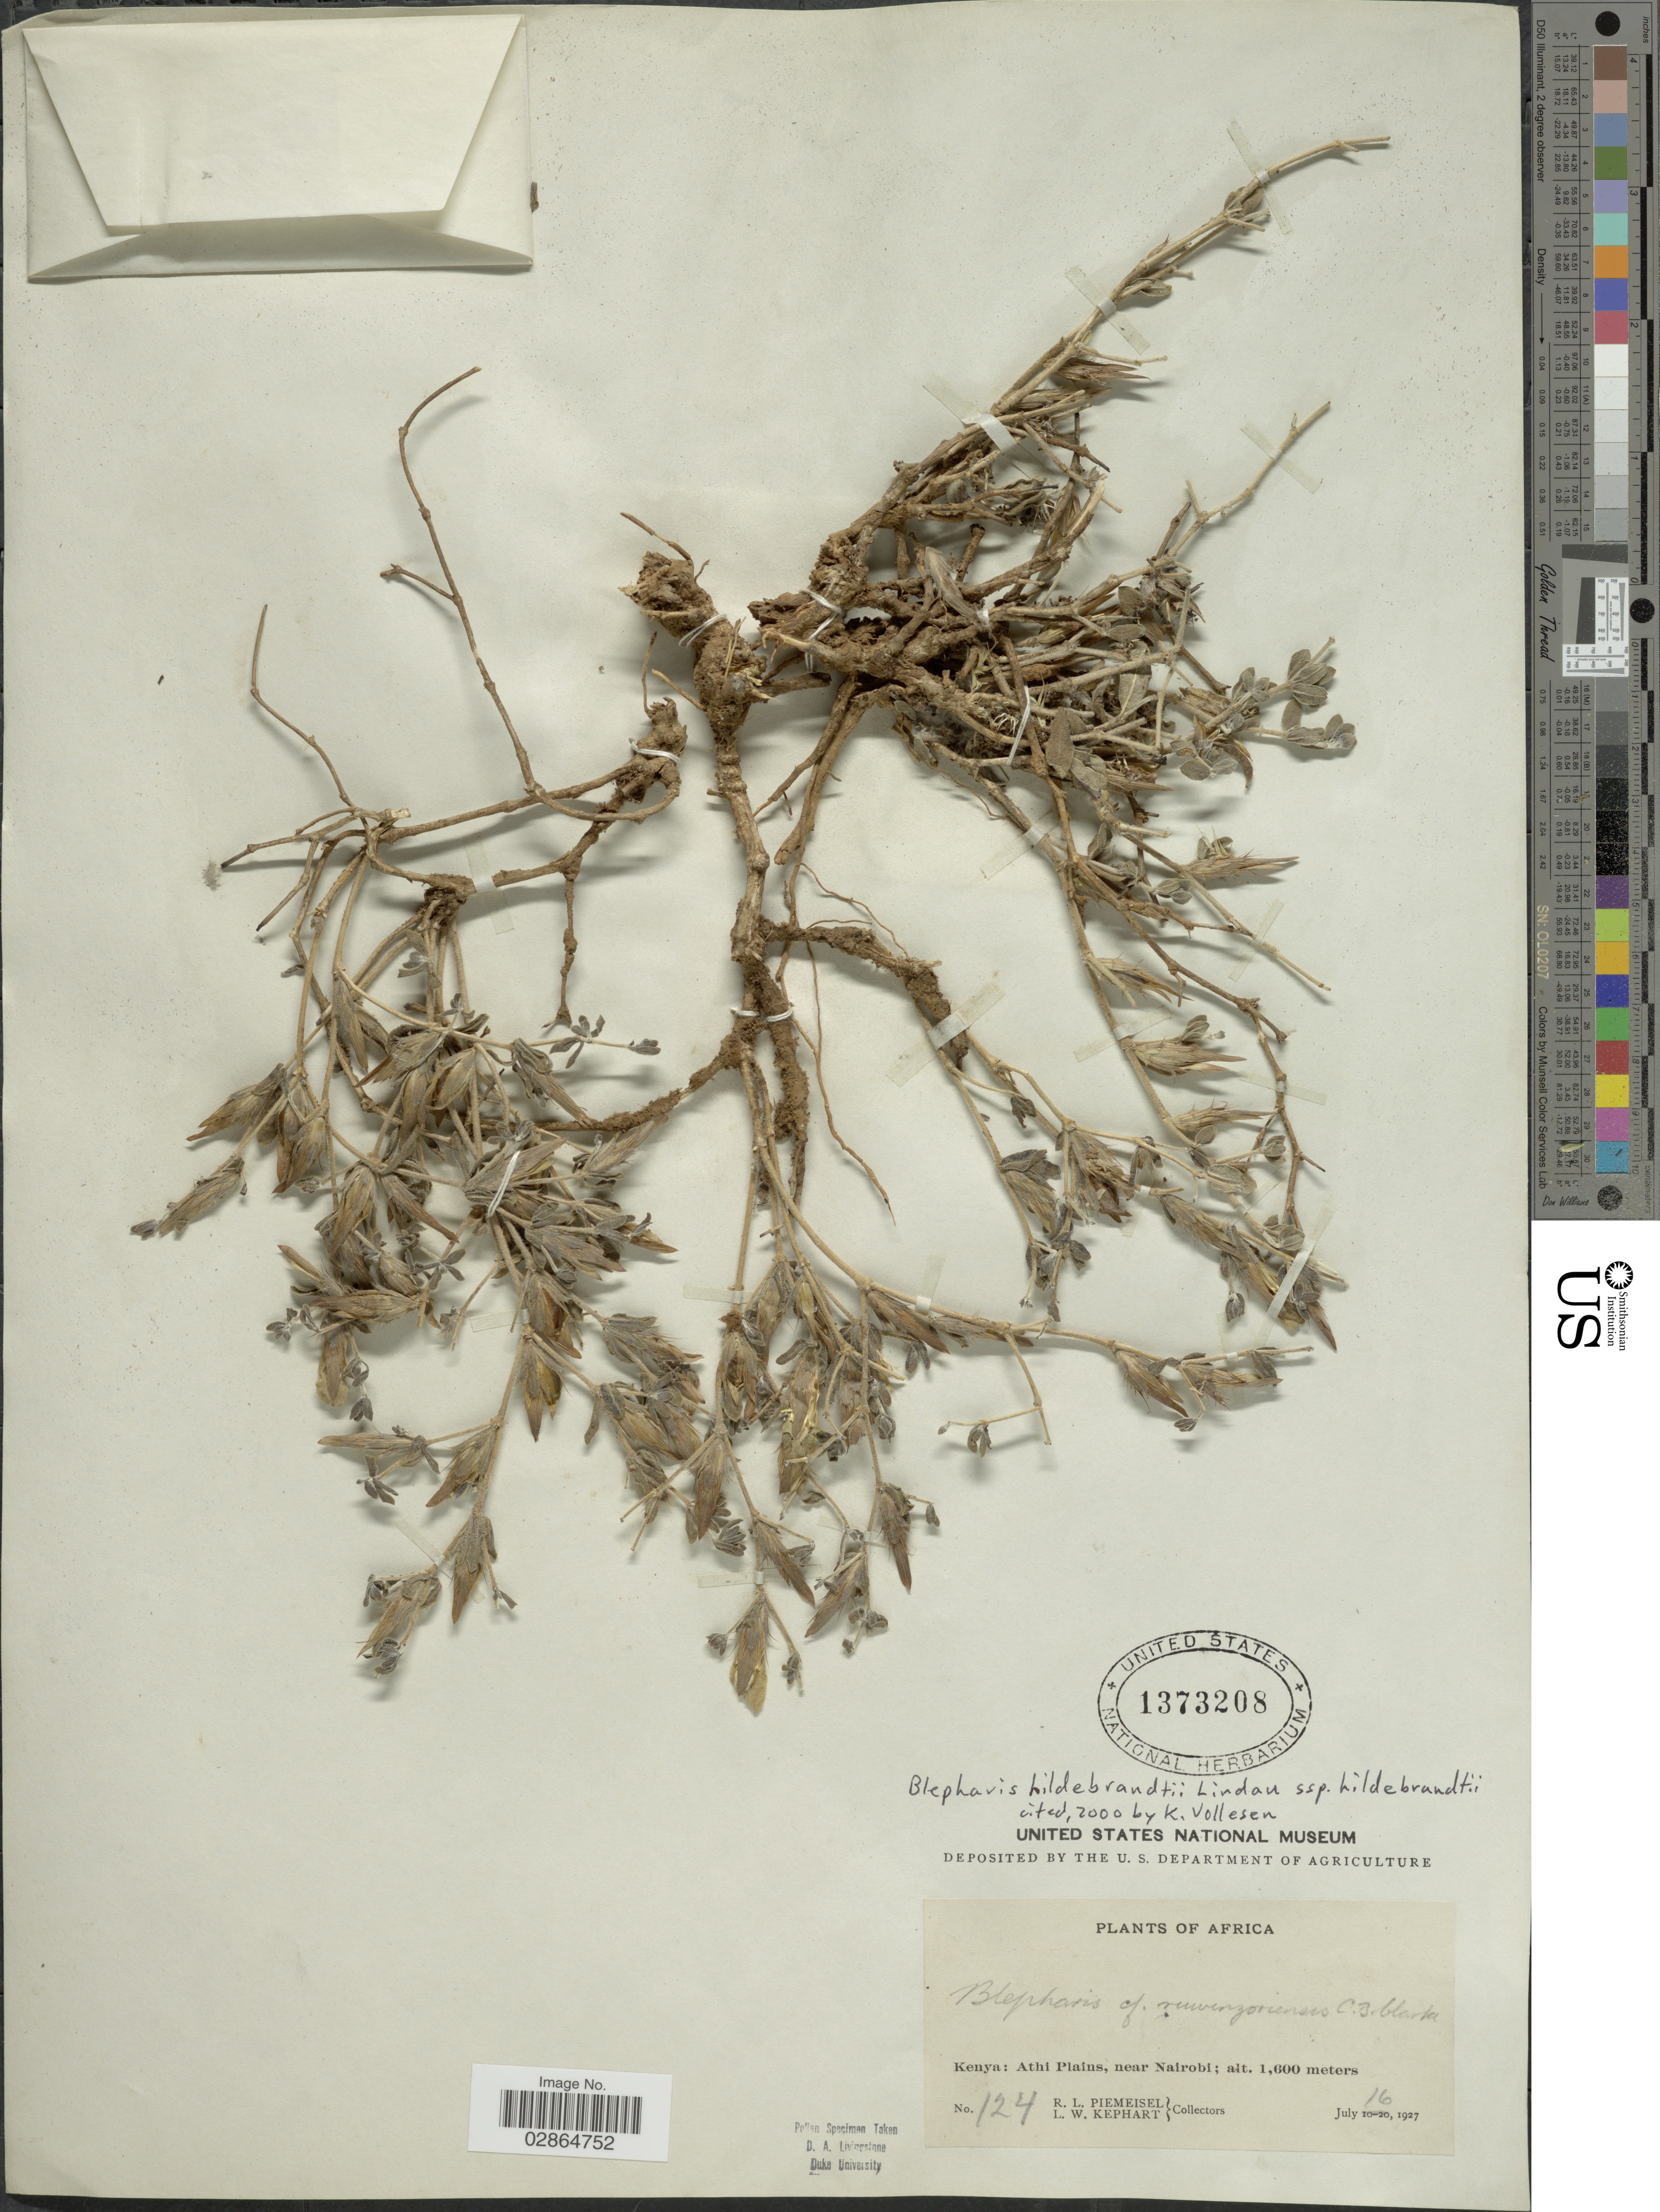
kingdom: Plantae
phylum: Tracheophyta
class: Magnoliopsida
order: Lamiales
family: Acanthaceae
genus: Blepharis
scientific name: Blepharis sp.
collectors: R. L. Piemeisel & L. W. Kephart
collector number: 124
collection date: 1927-07-16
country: Kenya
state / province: Nairobi Area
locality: Kenya: Athi Plains, near Nairobi.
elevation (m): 1600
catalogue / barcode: US 1373208